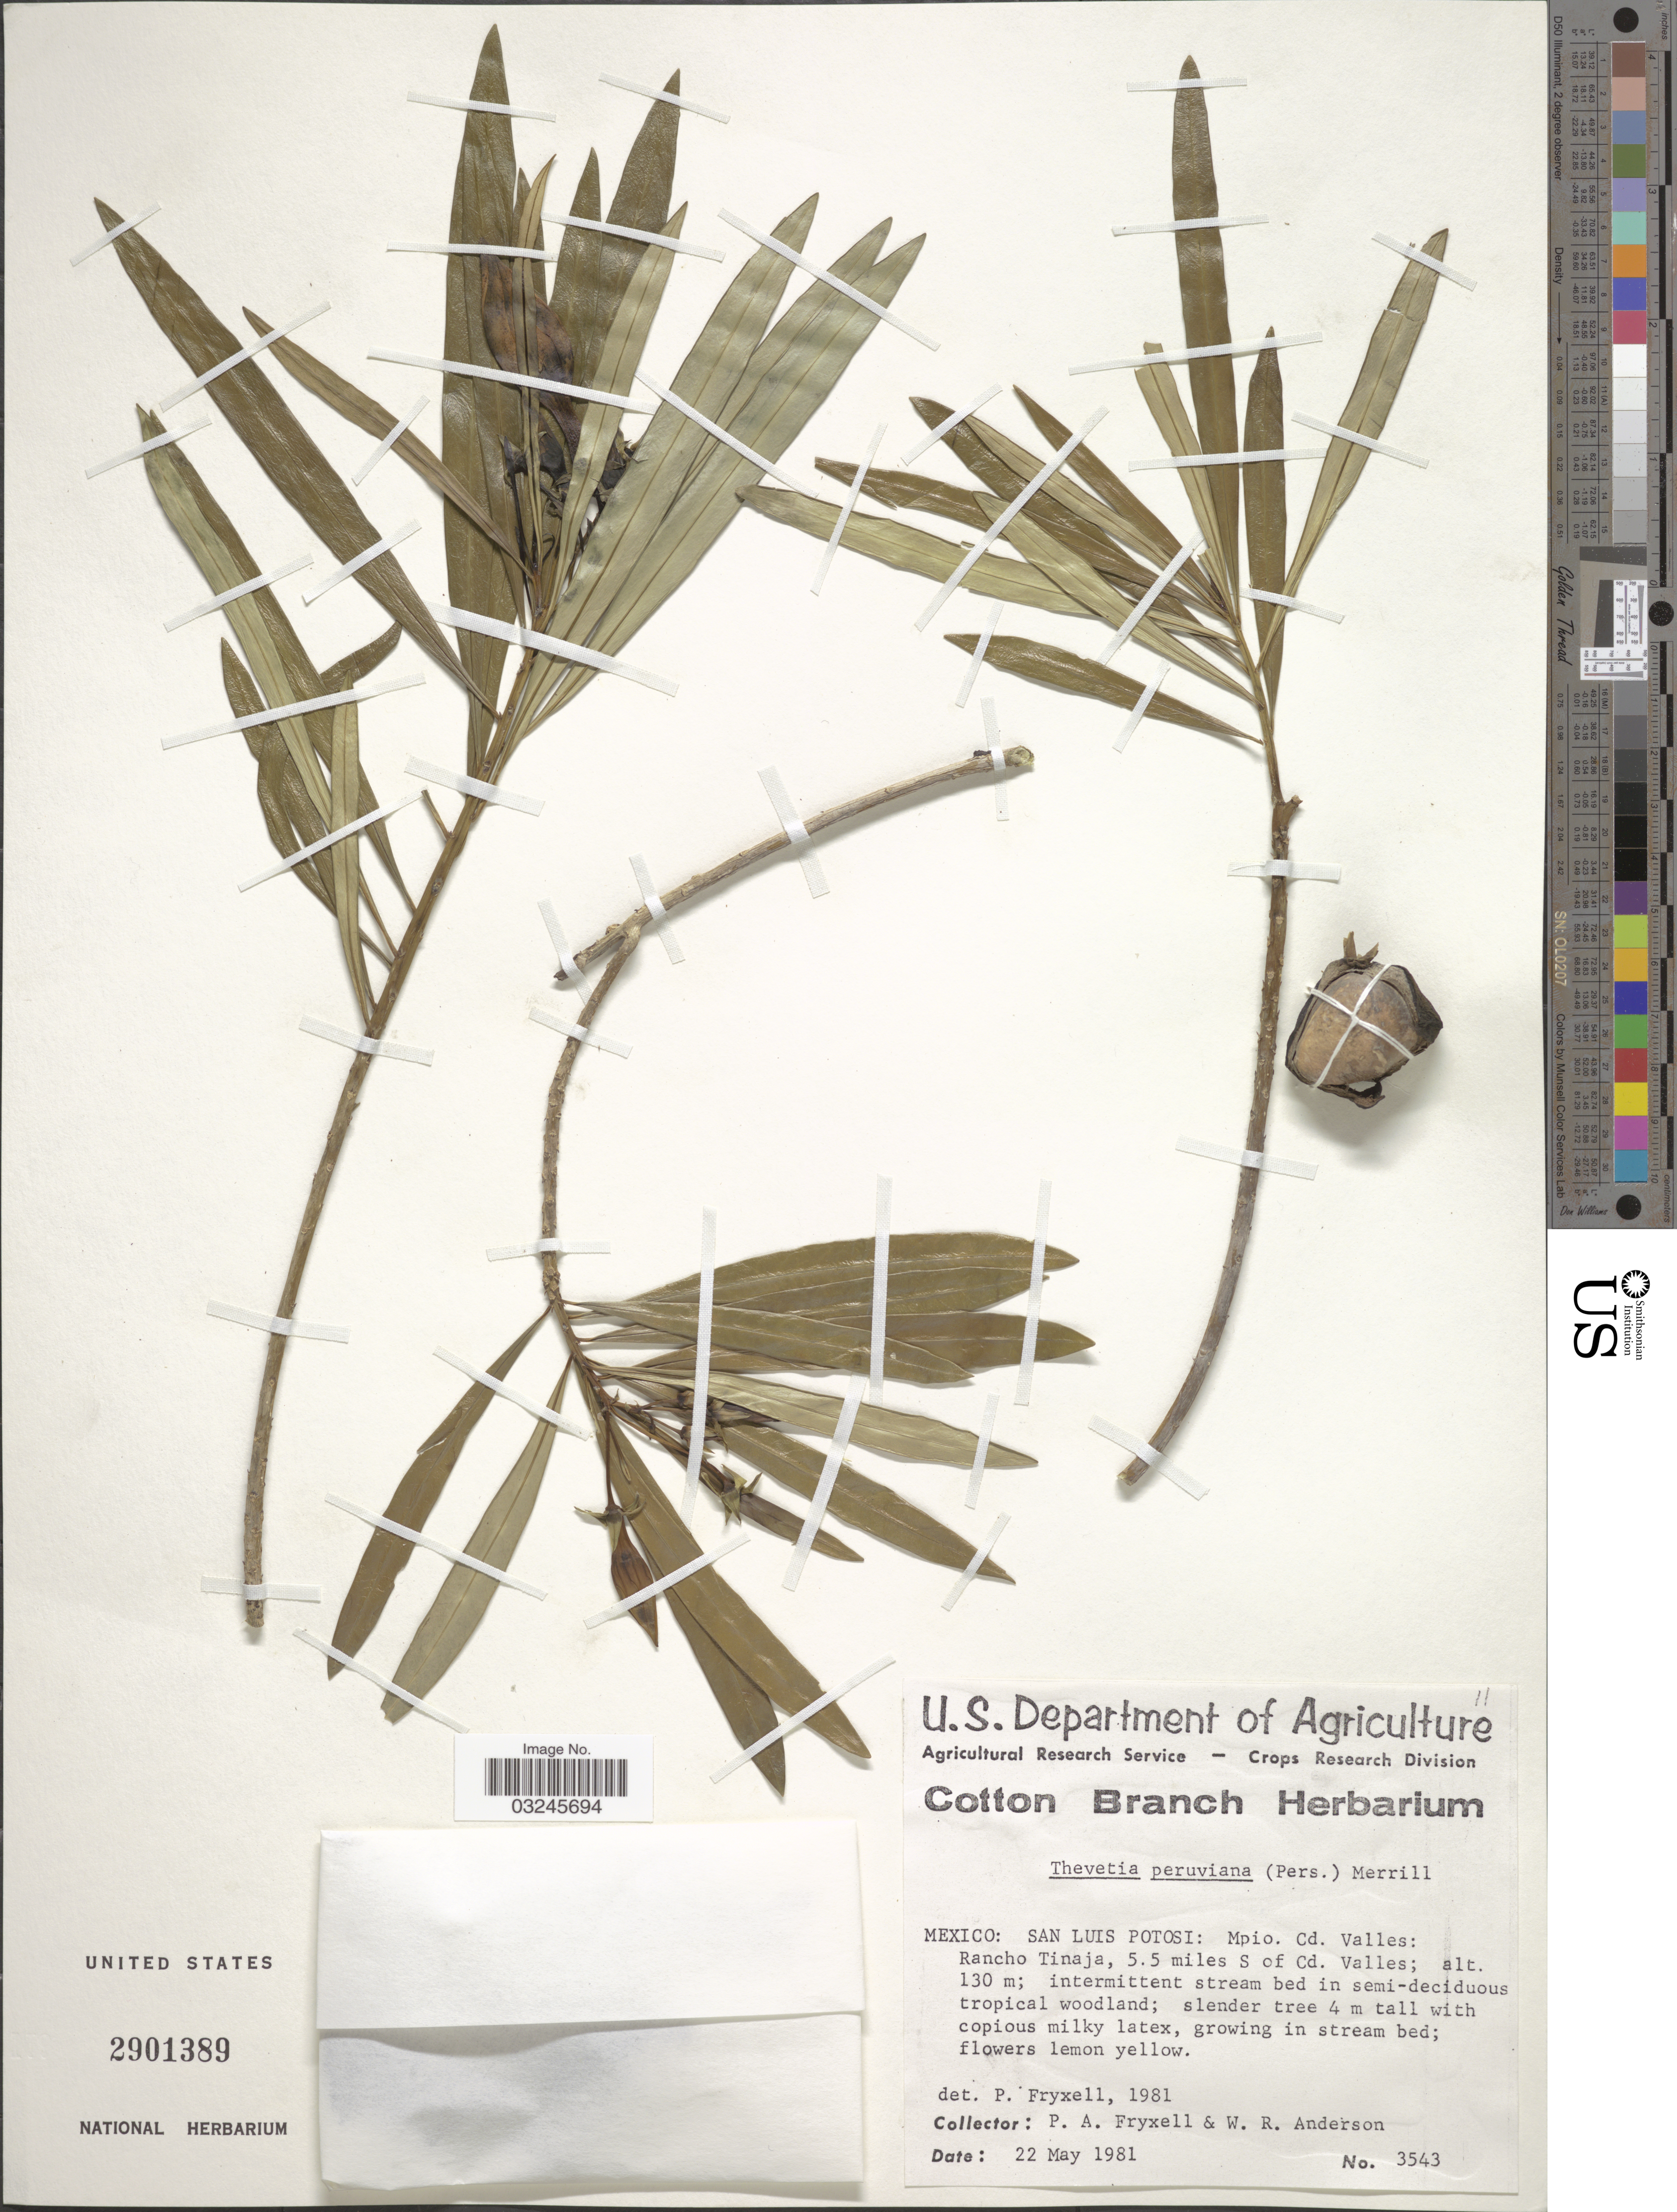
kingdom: Plantae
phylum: Tracheophyta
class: Magnoliopsida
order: Gentianales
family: Apocynaceae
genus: Thevetia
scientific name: Thevetia peruviana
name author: (Pers.) K. Schum.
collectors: P. A. Fryxell & W. Anderson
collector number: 3543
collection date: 1981-05-22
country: Mexico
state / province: San Luis Potosí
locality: Mpio. Cd. Valles; Rancho Tinaja, 5.5 miles S of Cd. Valles.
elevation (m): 130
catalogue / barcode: US 2901389